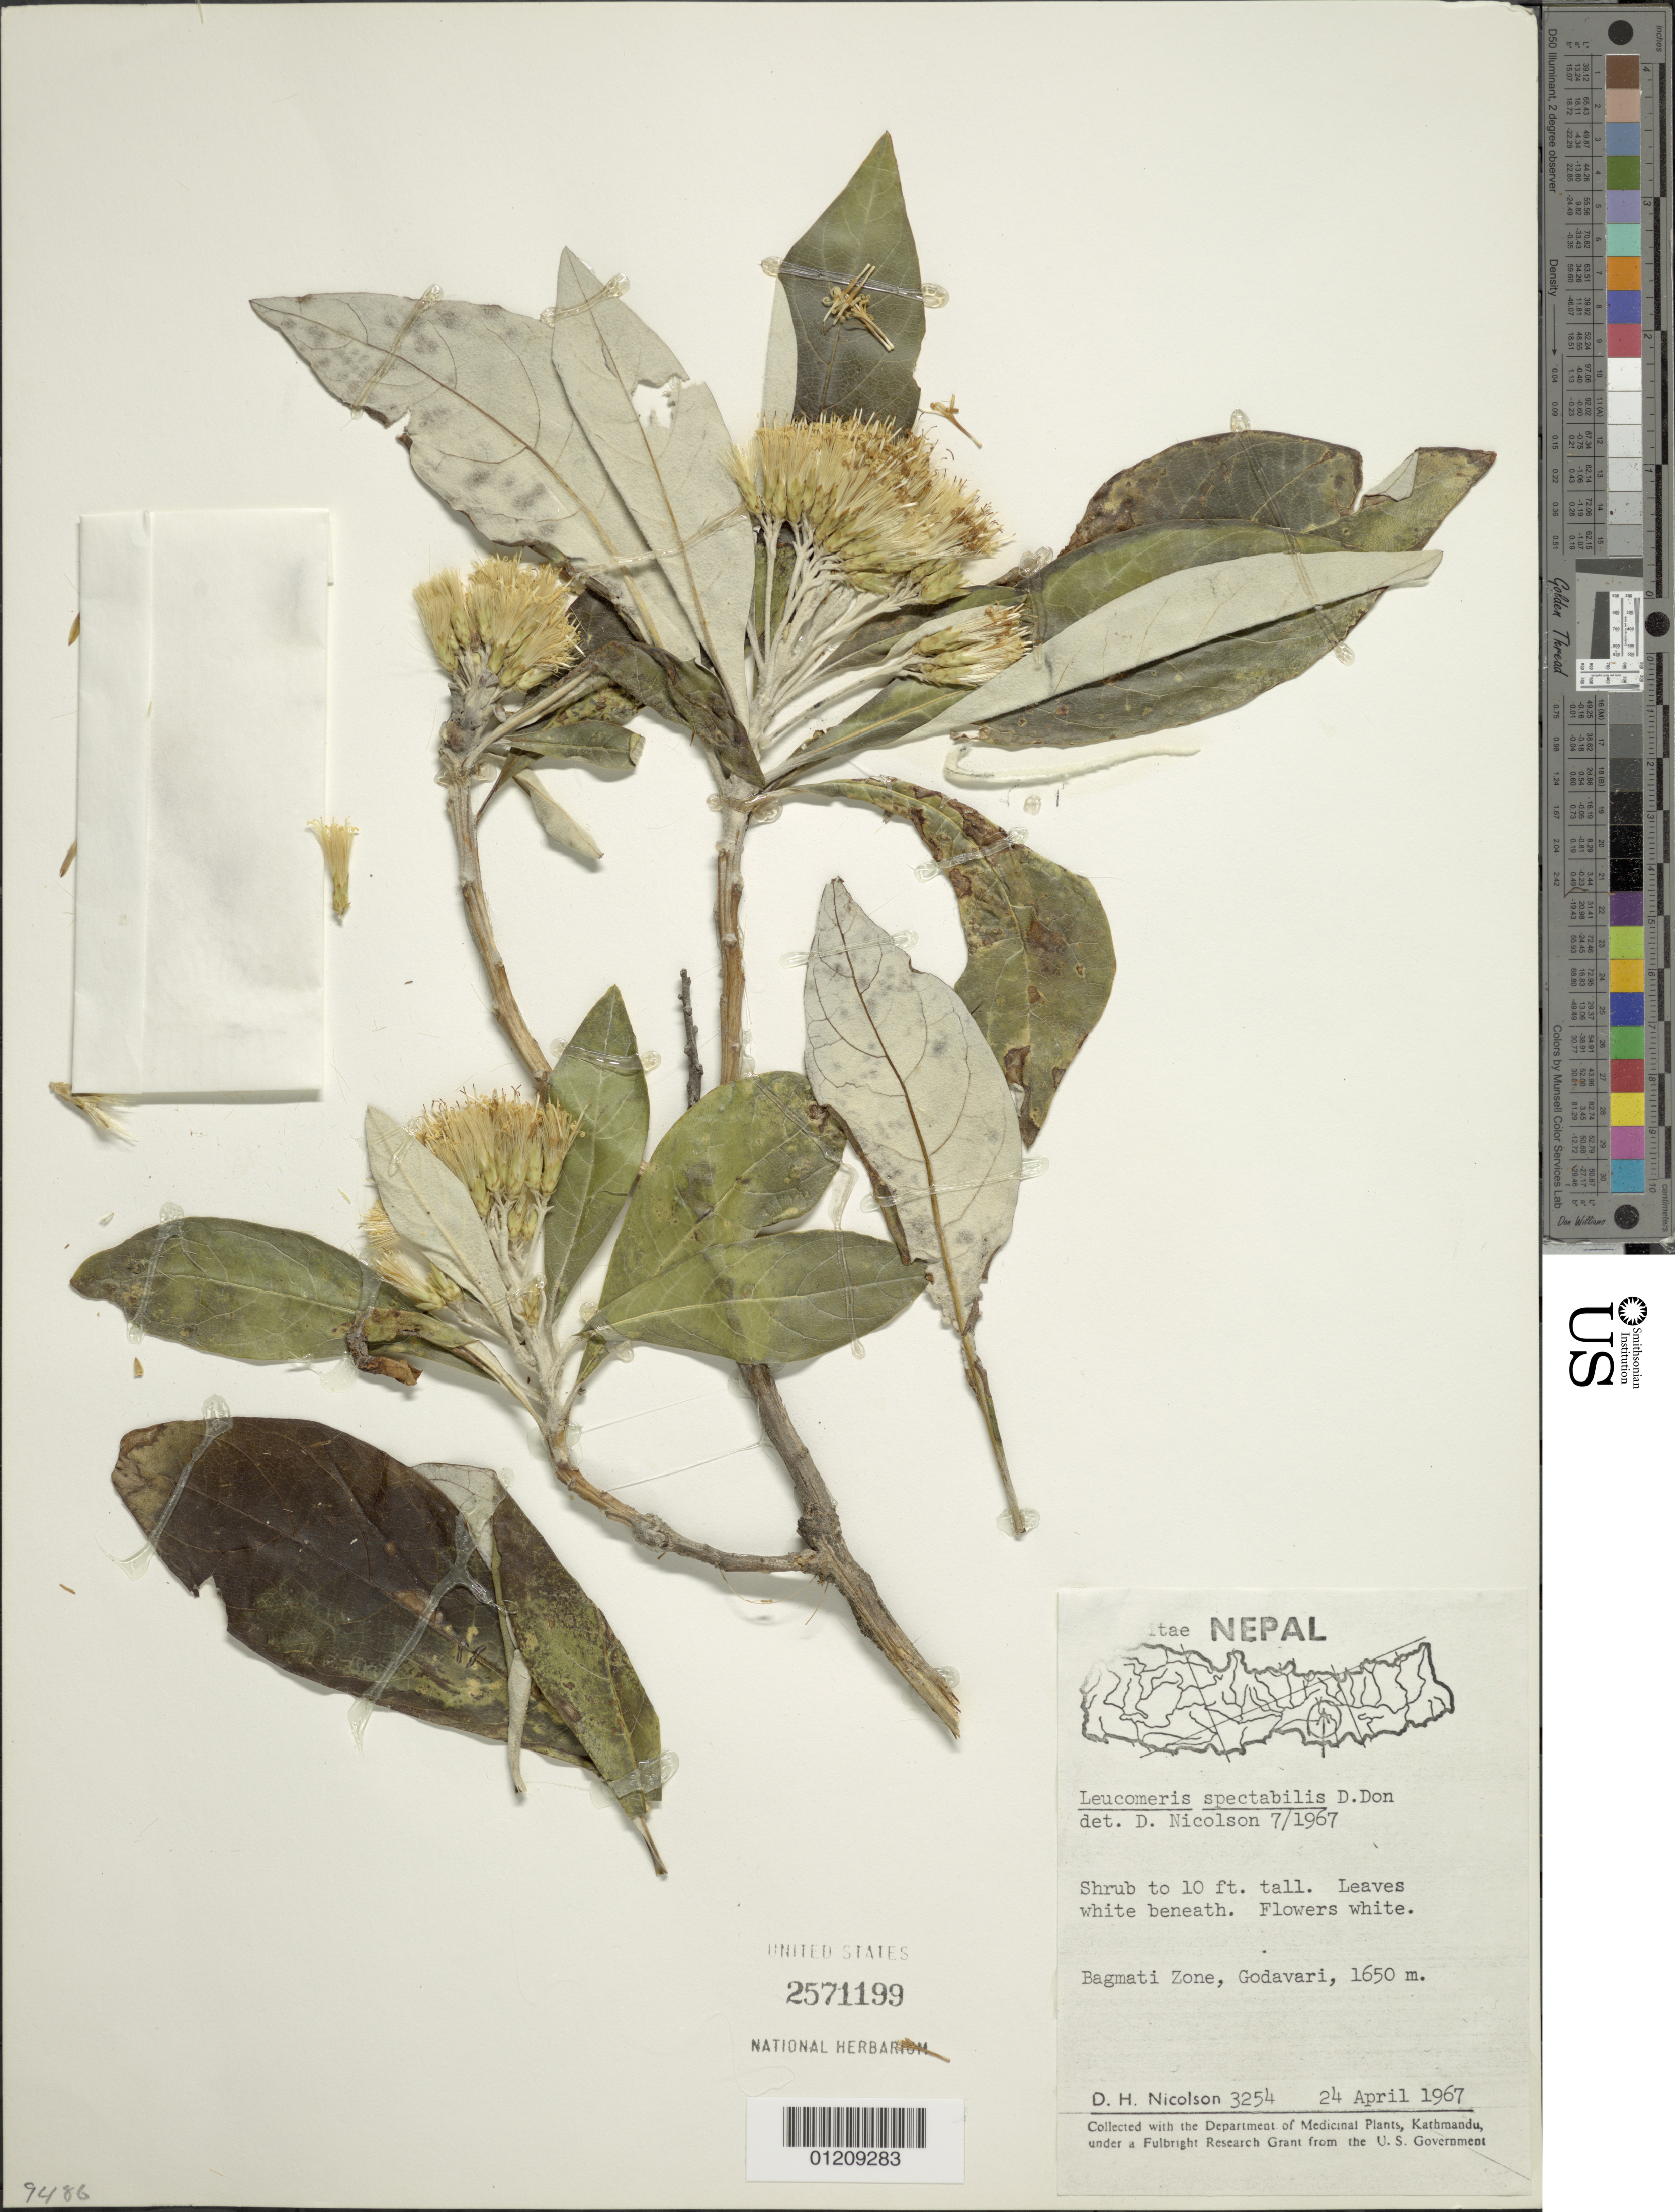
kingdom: Plantae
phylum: Tracheophyta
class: Magnoliopsida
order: Asterales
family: Asteraceae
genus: Leucomeris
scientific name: Leucomeris spectabilis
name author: D. Don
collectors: D. H. Nicolson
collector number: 3254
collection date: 1967-04-24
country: Nepal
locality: Bagmati Zone, Godavari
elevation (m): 1650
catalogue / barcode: US 2571199